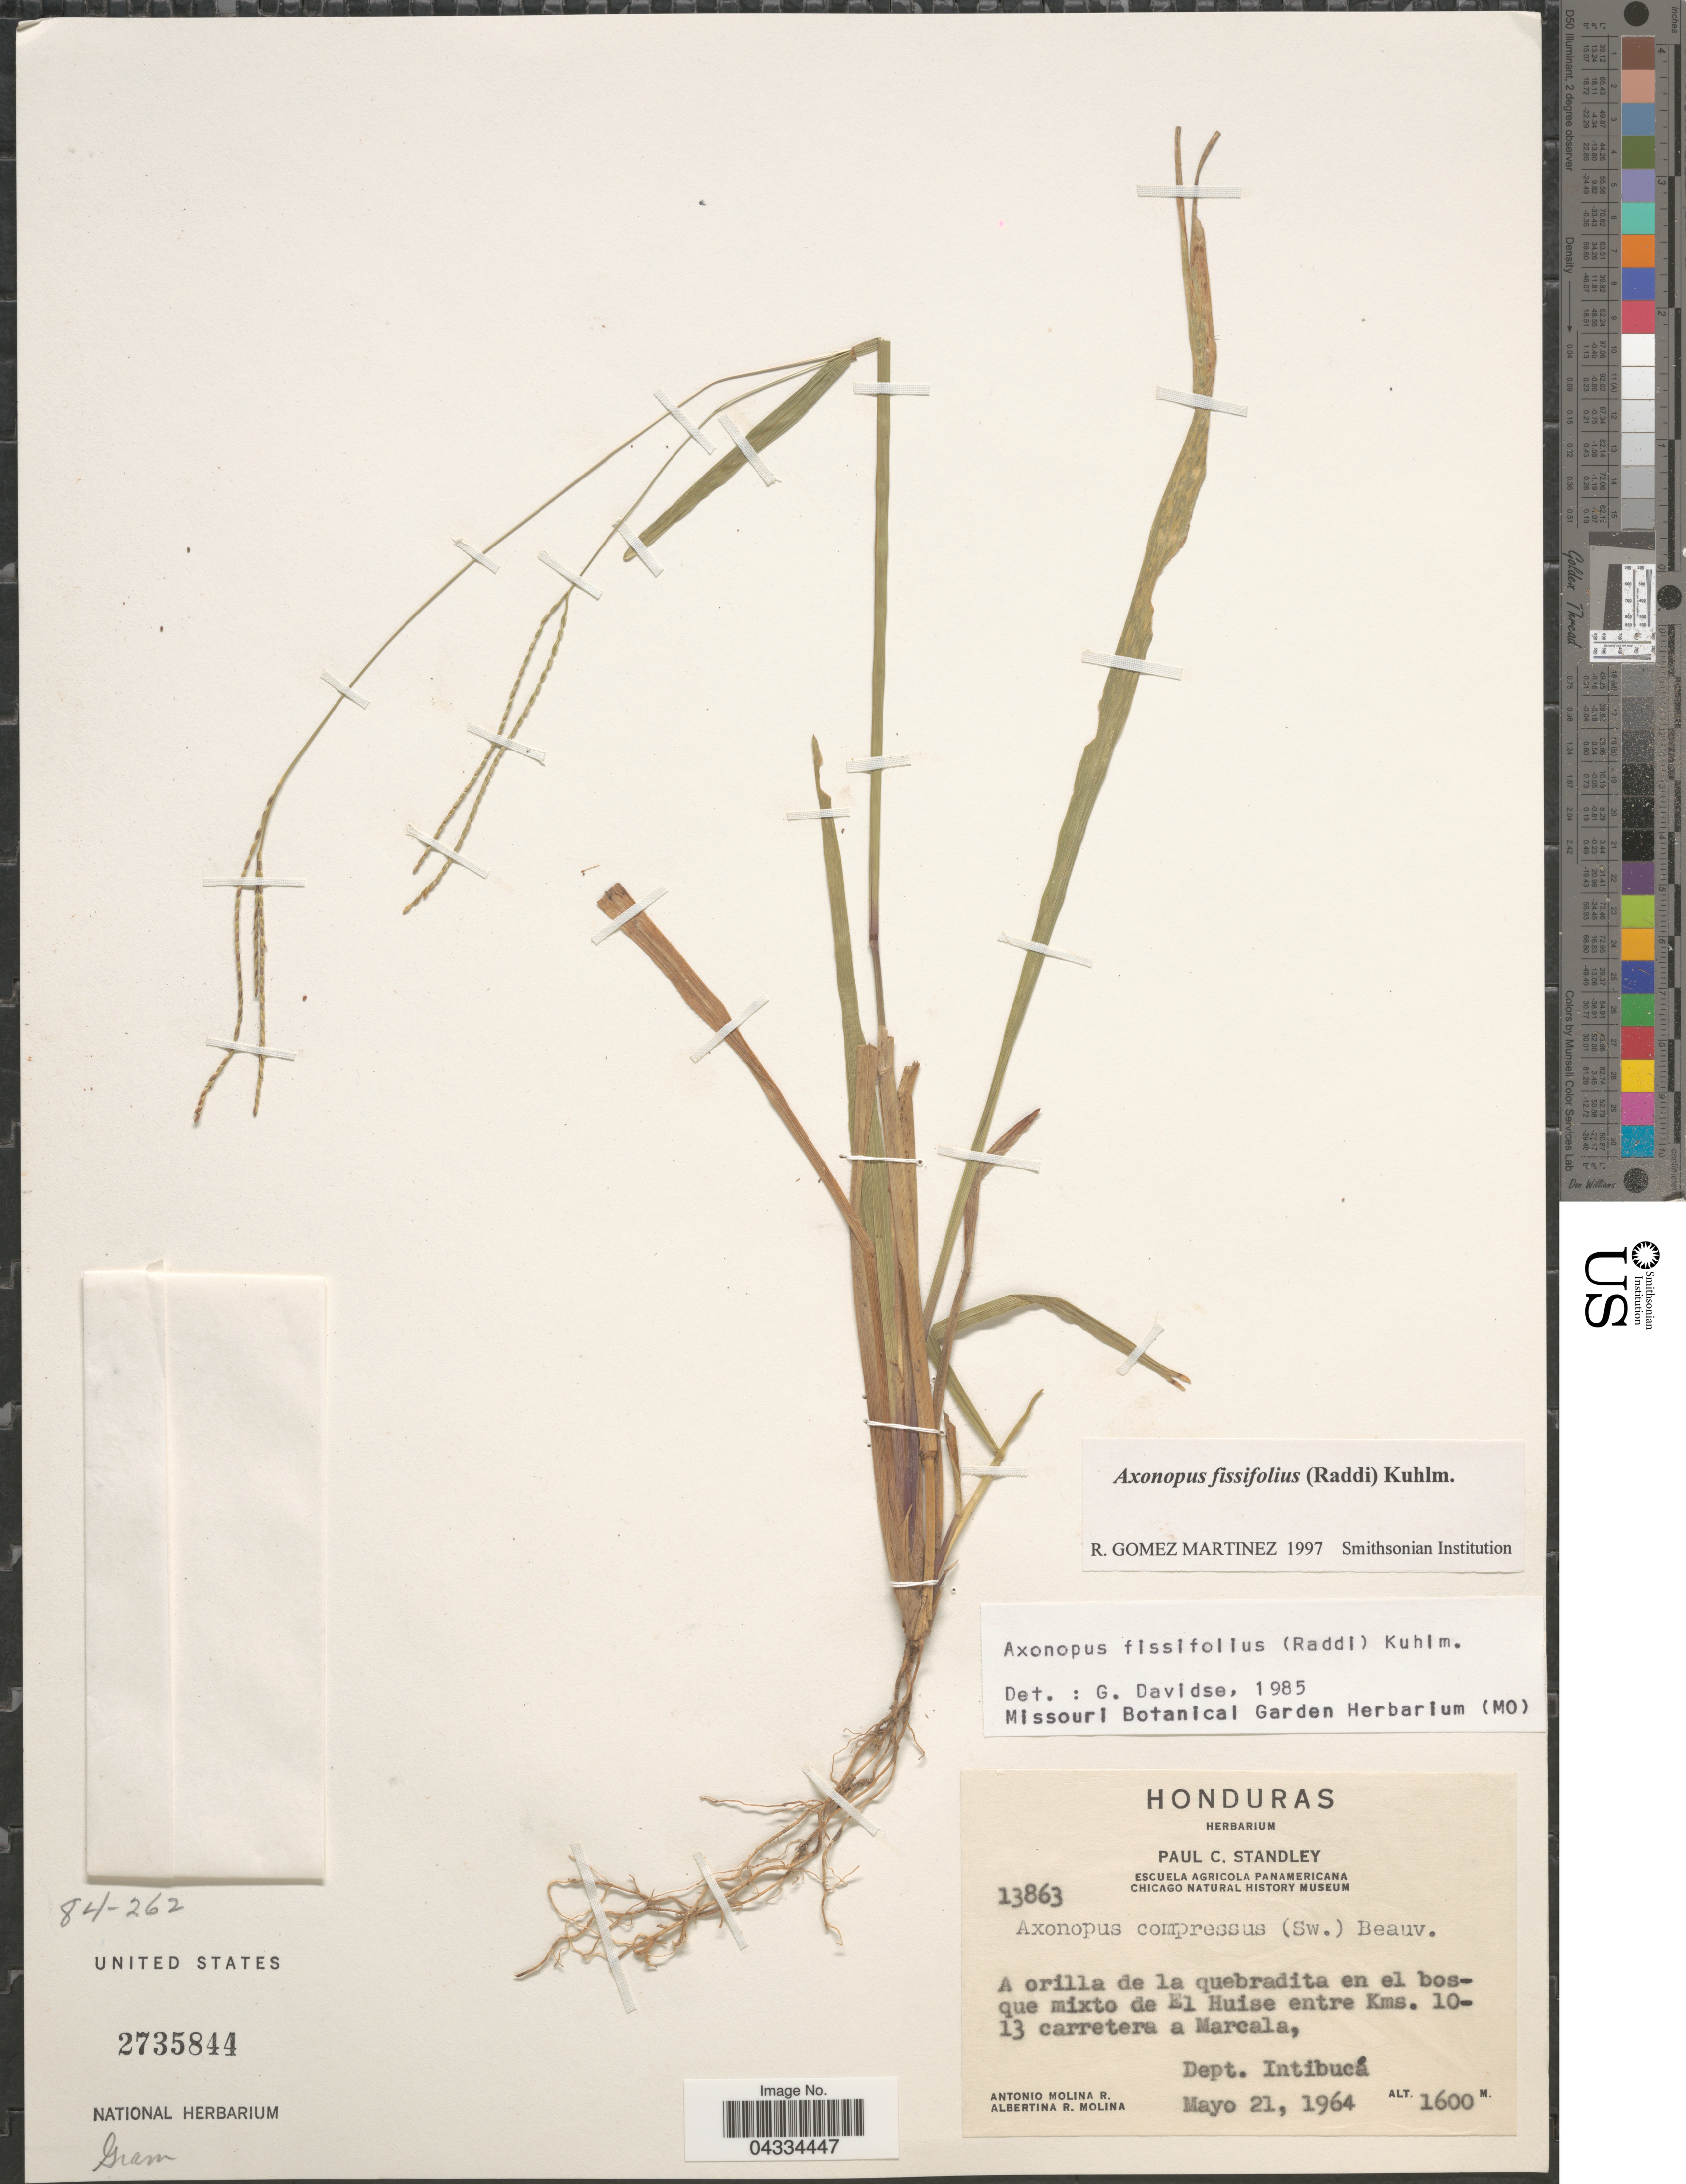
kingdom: Plantae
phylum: Tracheophyta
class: Liliopsida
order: Poales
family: Poaceae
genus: Axonopus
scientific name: Axonopus fissifolius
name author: (Raddi) Kuhlm.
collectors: A. Molina R. & A. R. Molina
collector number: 13863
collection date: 1964-05-21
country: Honduras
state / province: Intibuca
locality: A orilla de la quebradita en el bosque mixto de El Huise entre Kms. 10-13 carretera a Marcala, Dept. Intibucá.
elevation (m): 1600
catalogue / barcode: US 2735844